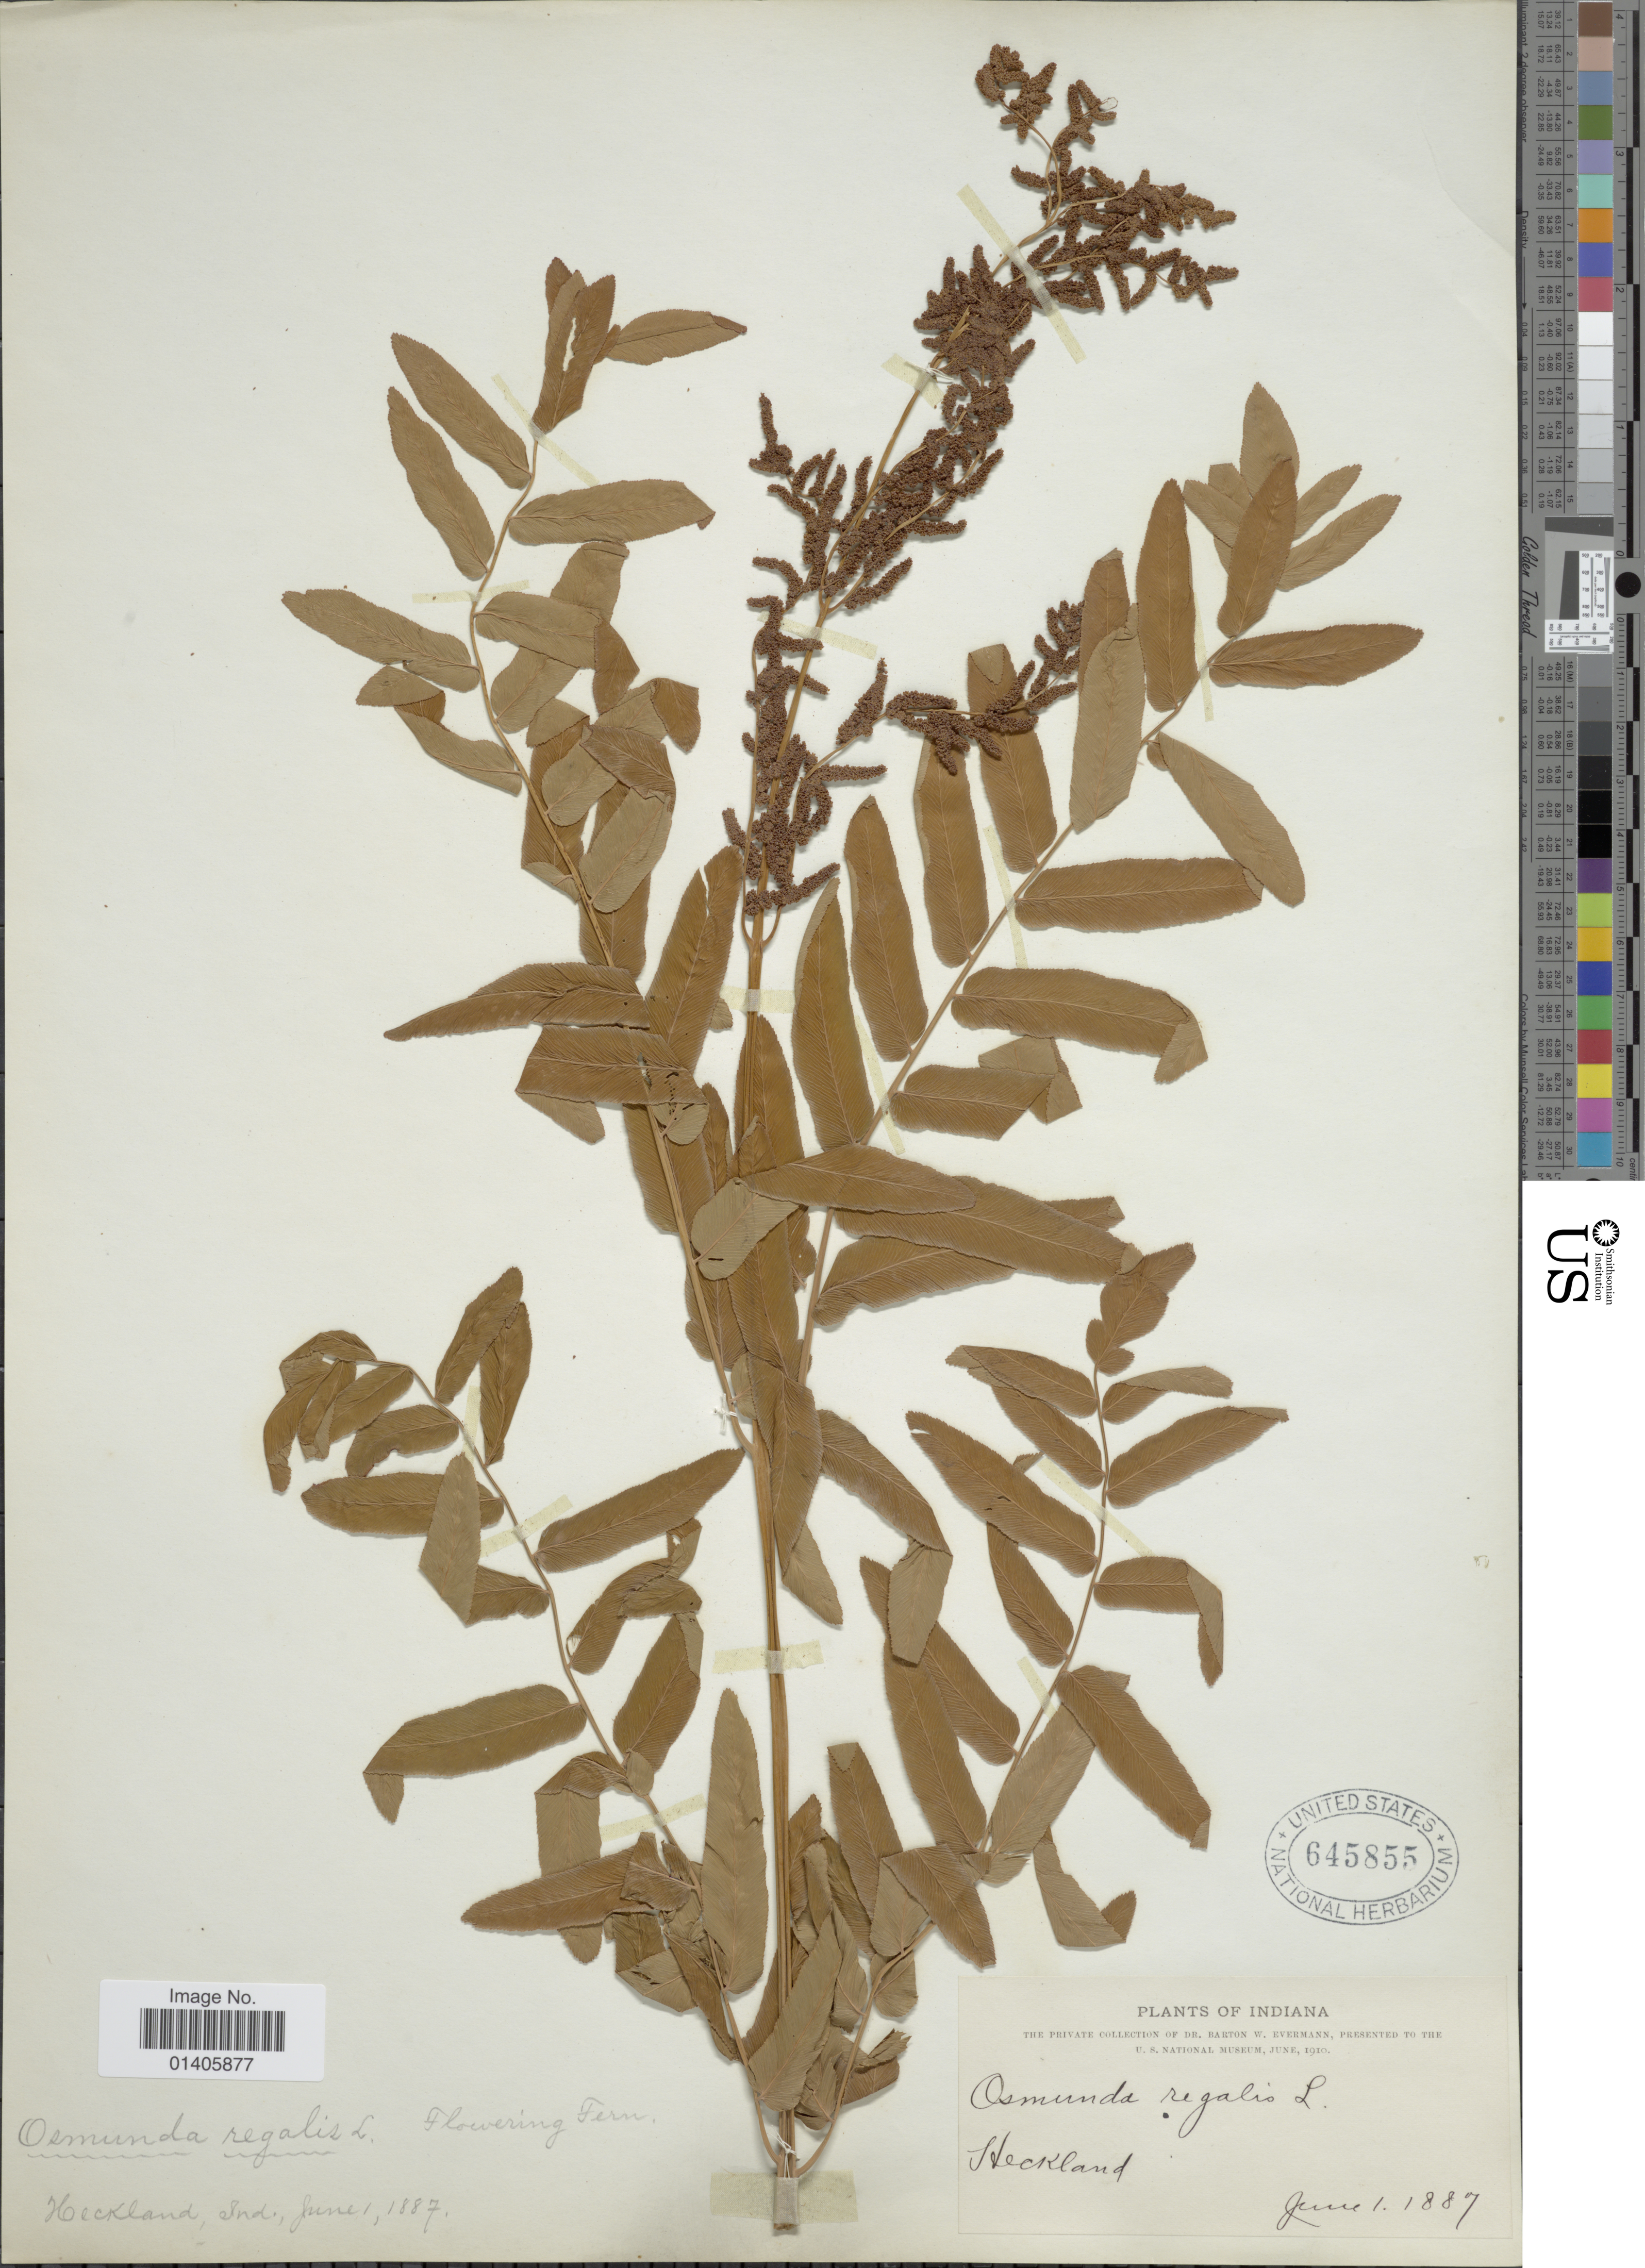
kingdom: Plantae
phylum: Tracheophyta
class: Polypodiopsida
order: Osmundales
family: Osmundaceae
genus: Osmunda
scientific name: Osmunda regalis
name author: L.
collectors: B. W. Evermann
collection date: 1887-06-01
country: United States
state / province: Indiana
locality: Heckland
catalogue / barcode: US 645855